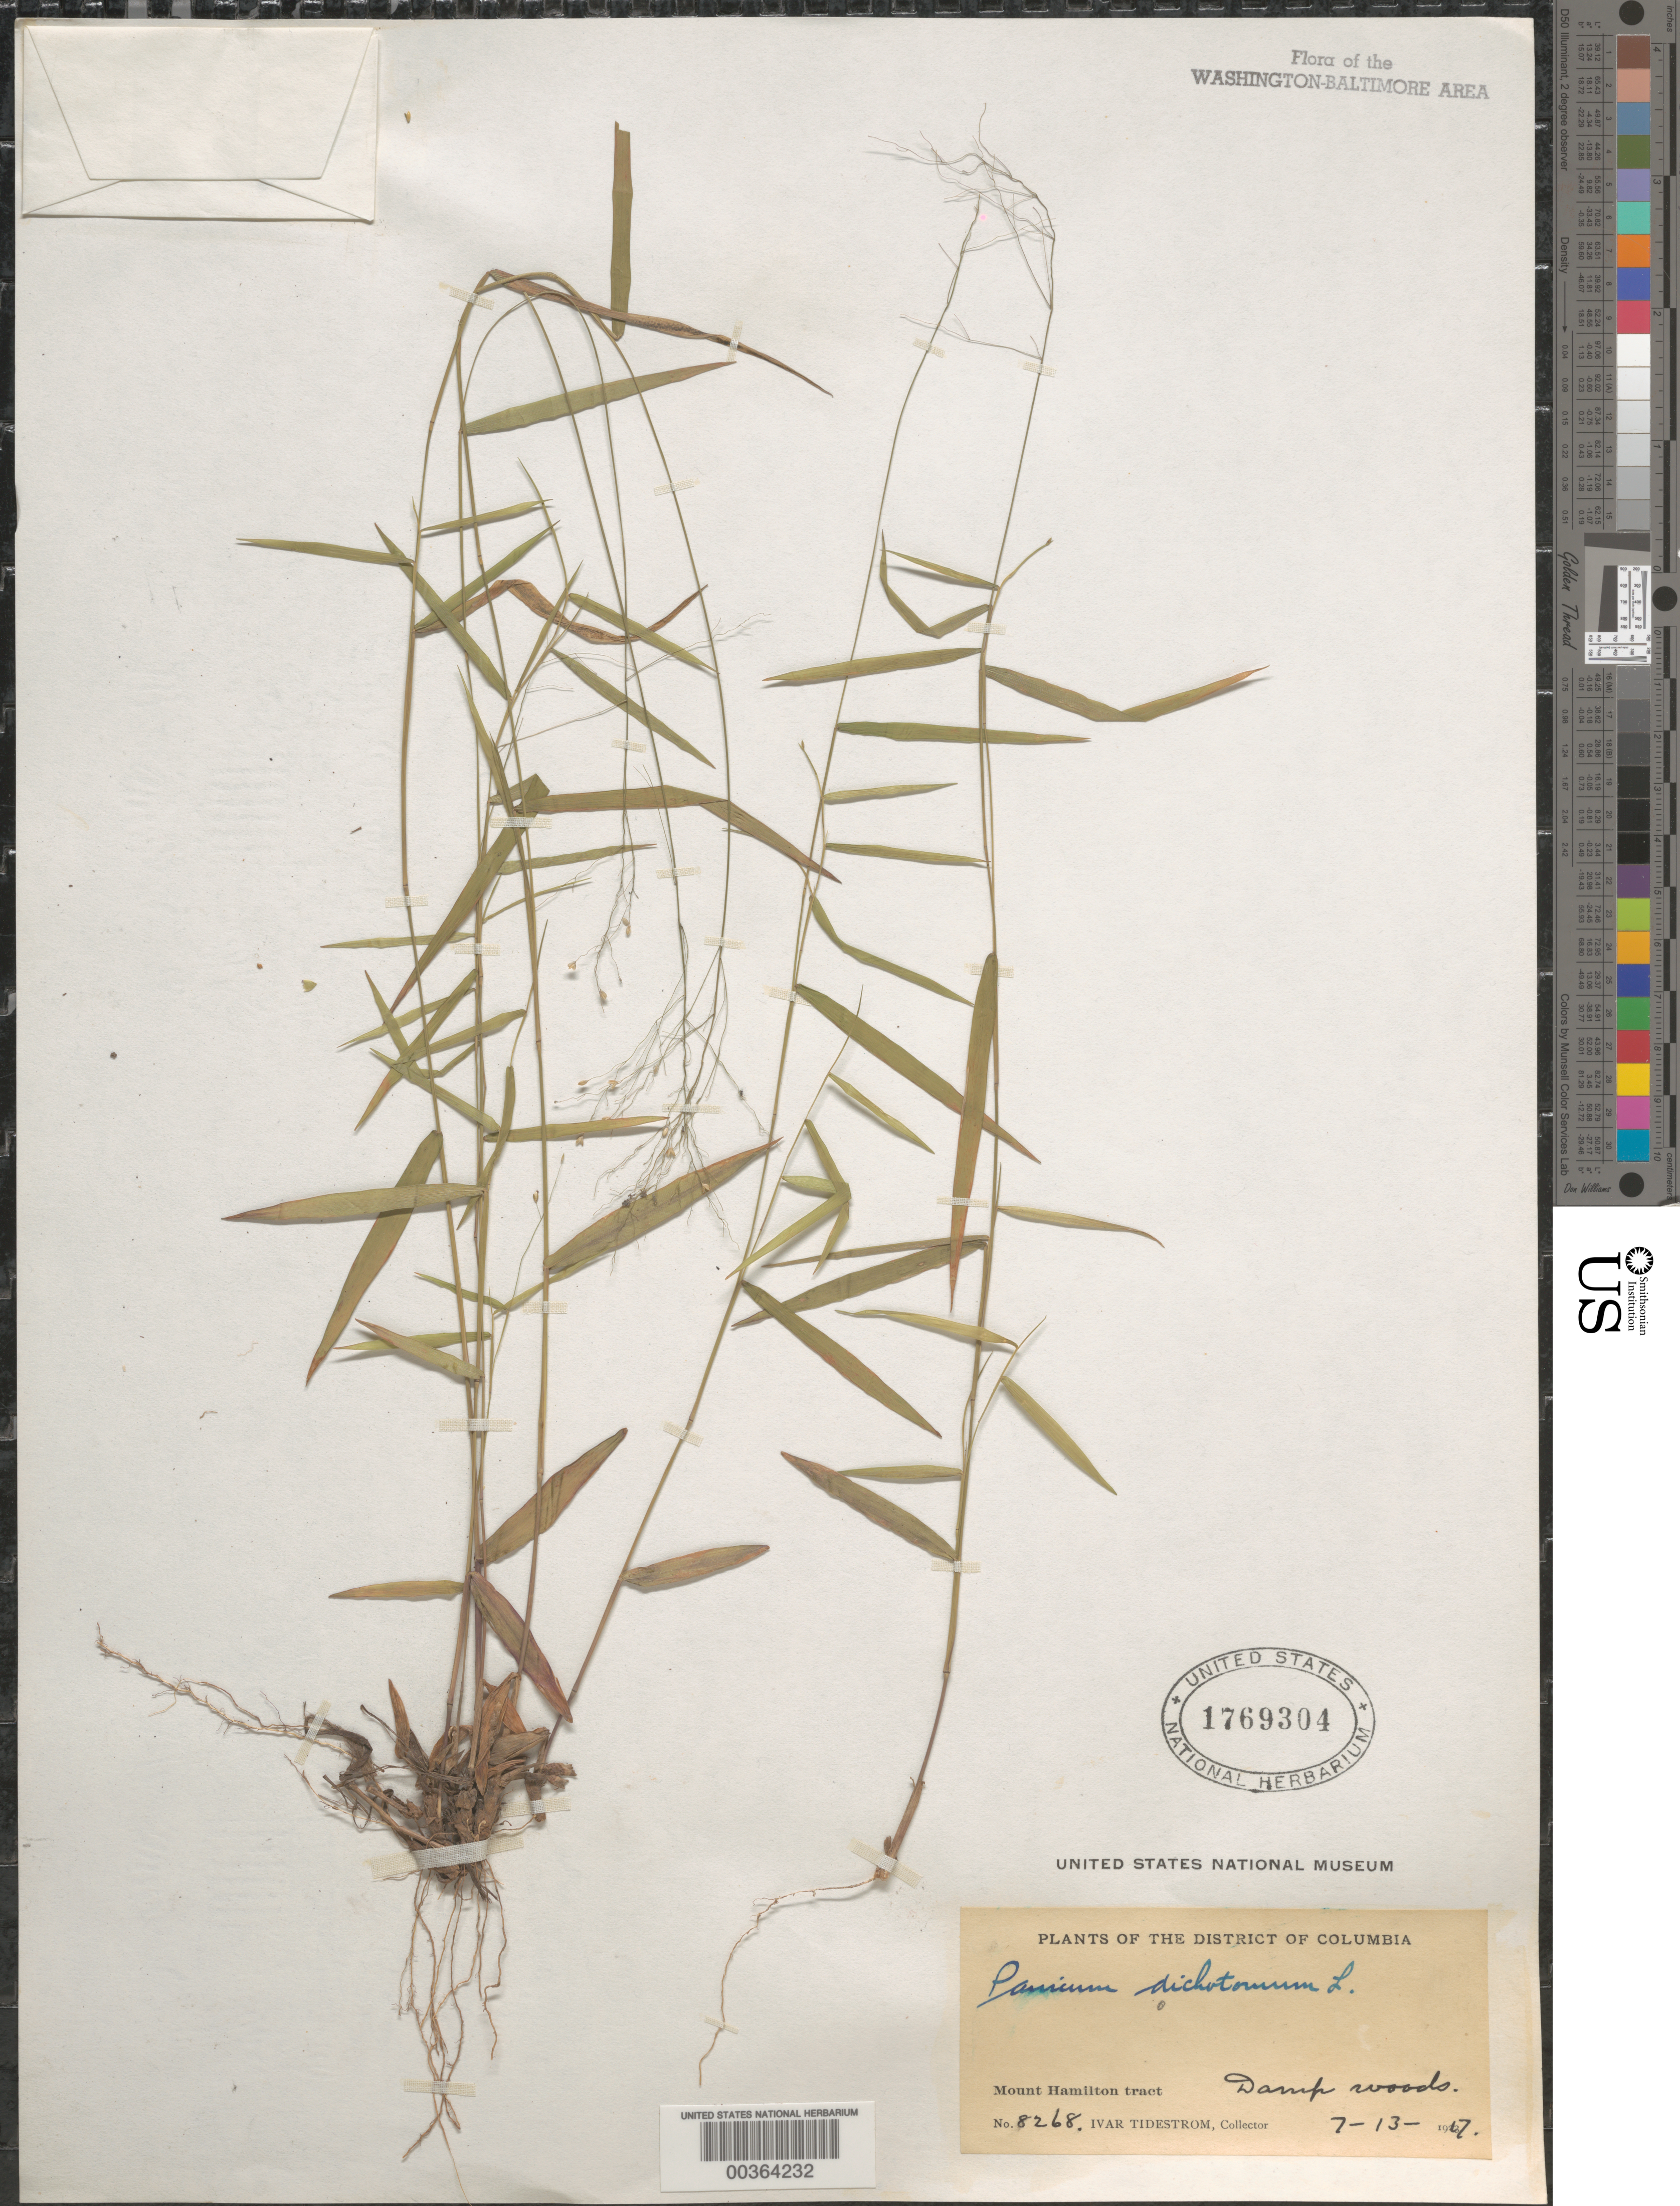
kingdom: Plantae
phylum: Tracheophyta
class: Liliopsida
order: Poales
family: Poaceae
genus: Dichanthelium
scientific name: Dichanthelium dichotomum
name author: (L.) Gould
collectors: I. F. Tidestrom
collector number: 8268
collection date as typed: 13 Jul 1917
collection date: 1917-07-13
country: United States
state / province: District of Columbia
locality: Mount Hamilton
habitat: Damp woods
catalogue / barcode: US 1769304